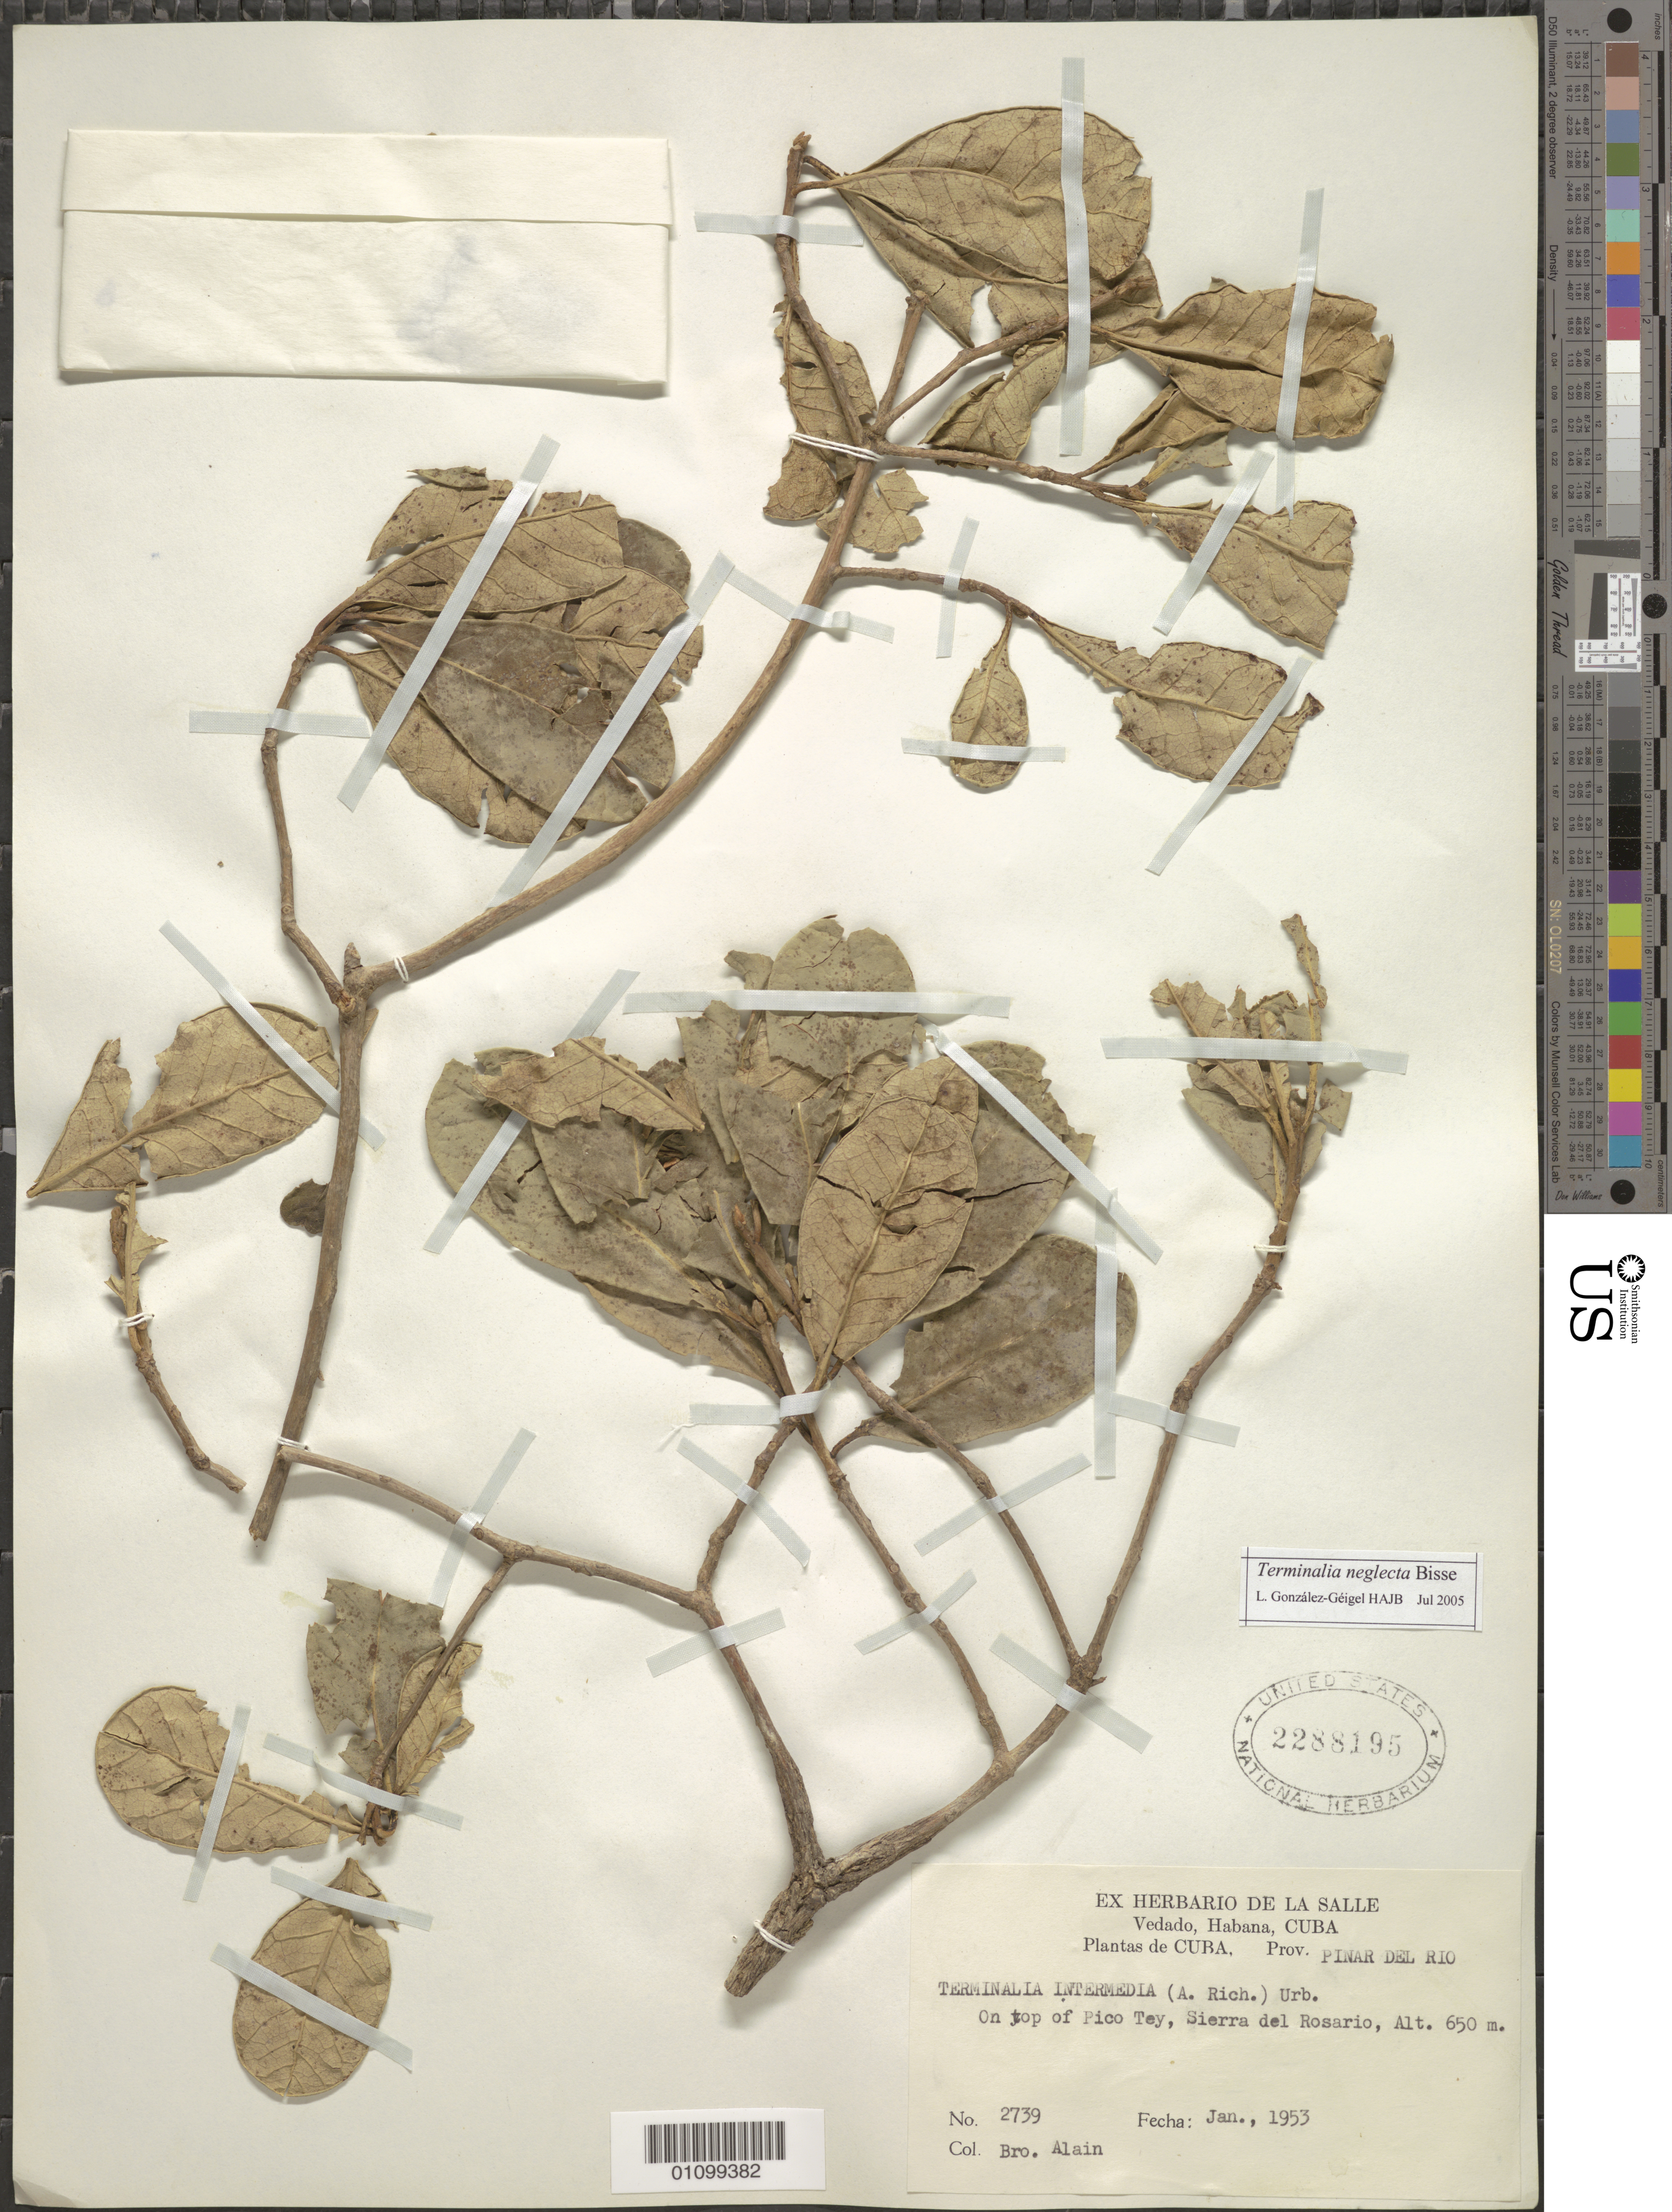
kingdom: Plantae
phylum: Tracheophyta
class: Magnoliopsida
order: Myrtales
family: Combretaceae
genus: Terminalia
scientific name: Terminalia neglecta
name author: Bisse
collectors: A. H. Liogier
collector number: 2739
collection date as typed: Jan 1953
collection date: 1953-01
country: Cuba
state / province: Pinar del Rio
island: Cuba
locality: On top of Pico Tey, SIerra del Rosario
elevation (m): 650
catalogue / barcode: US 2288195